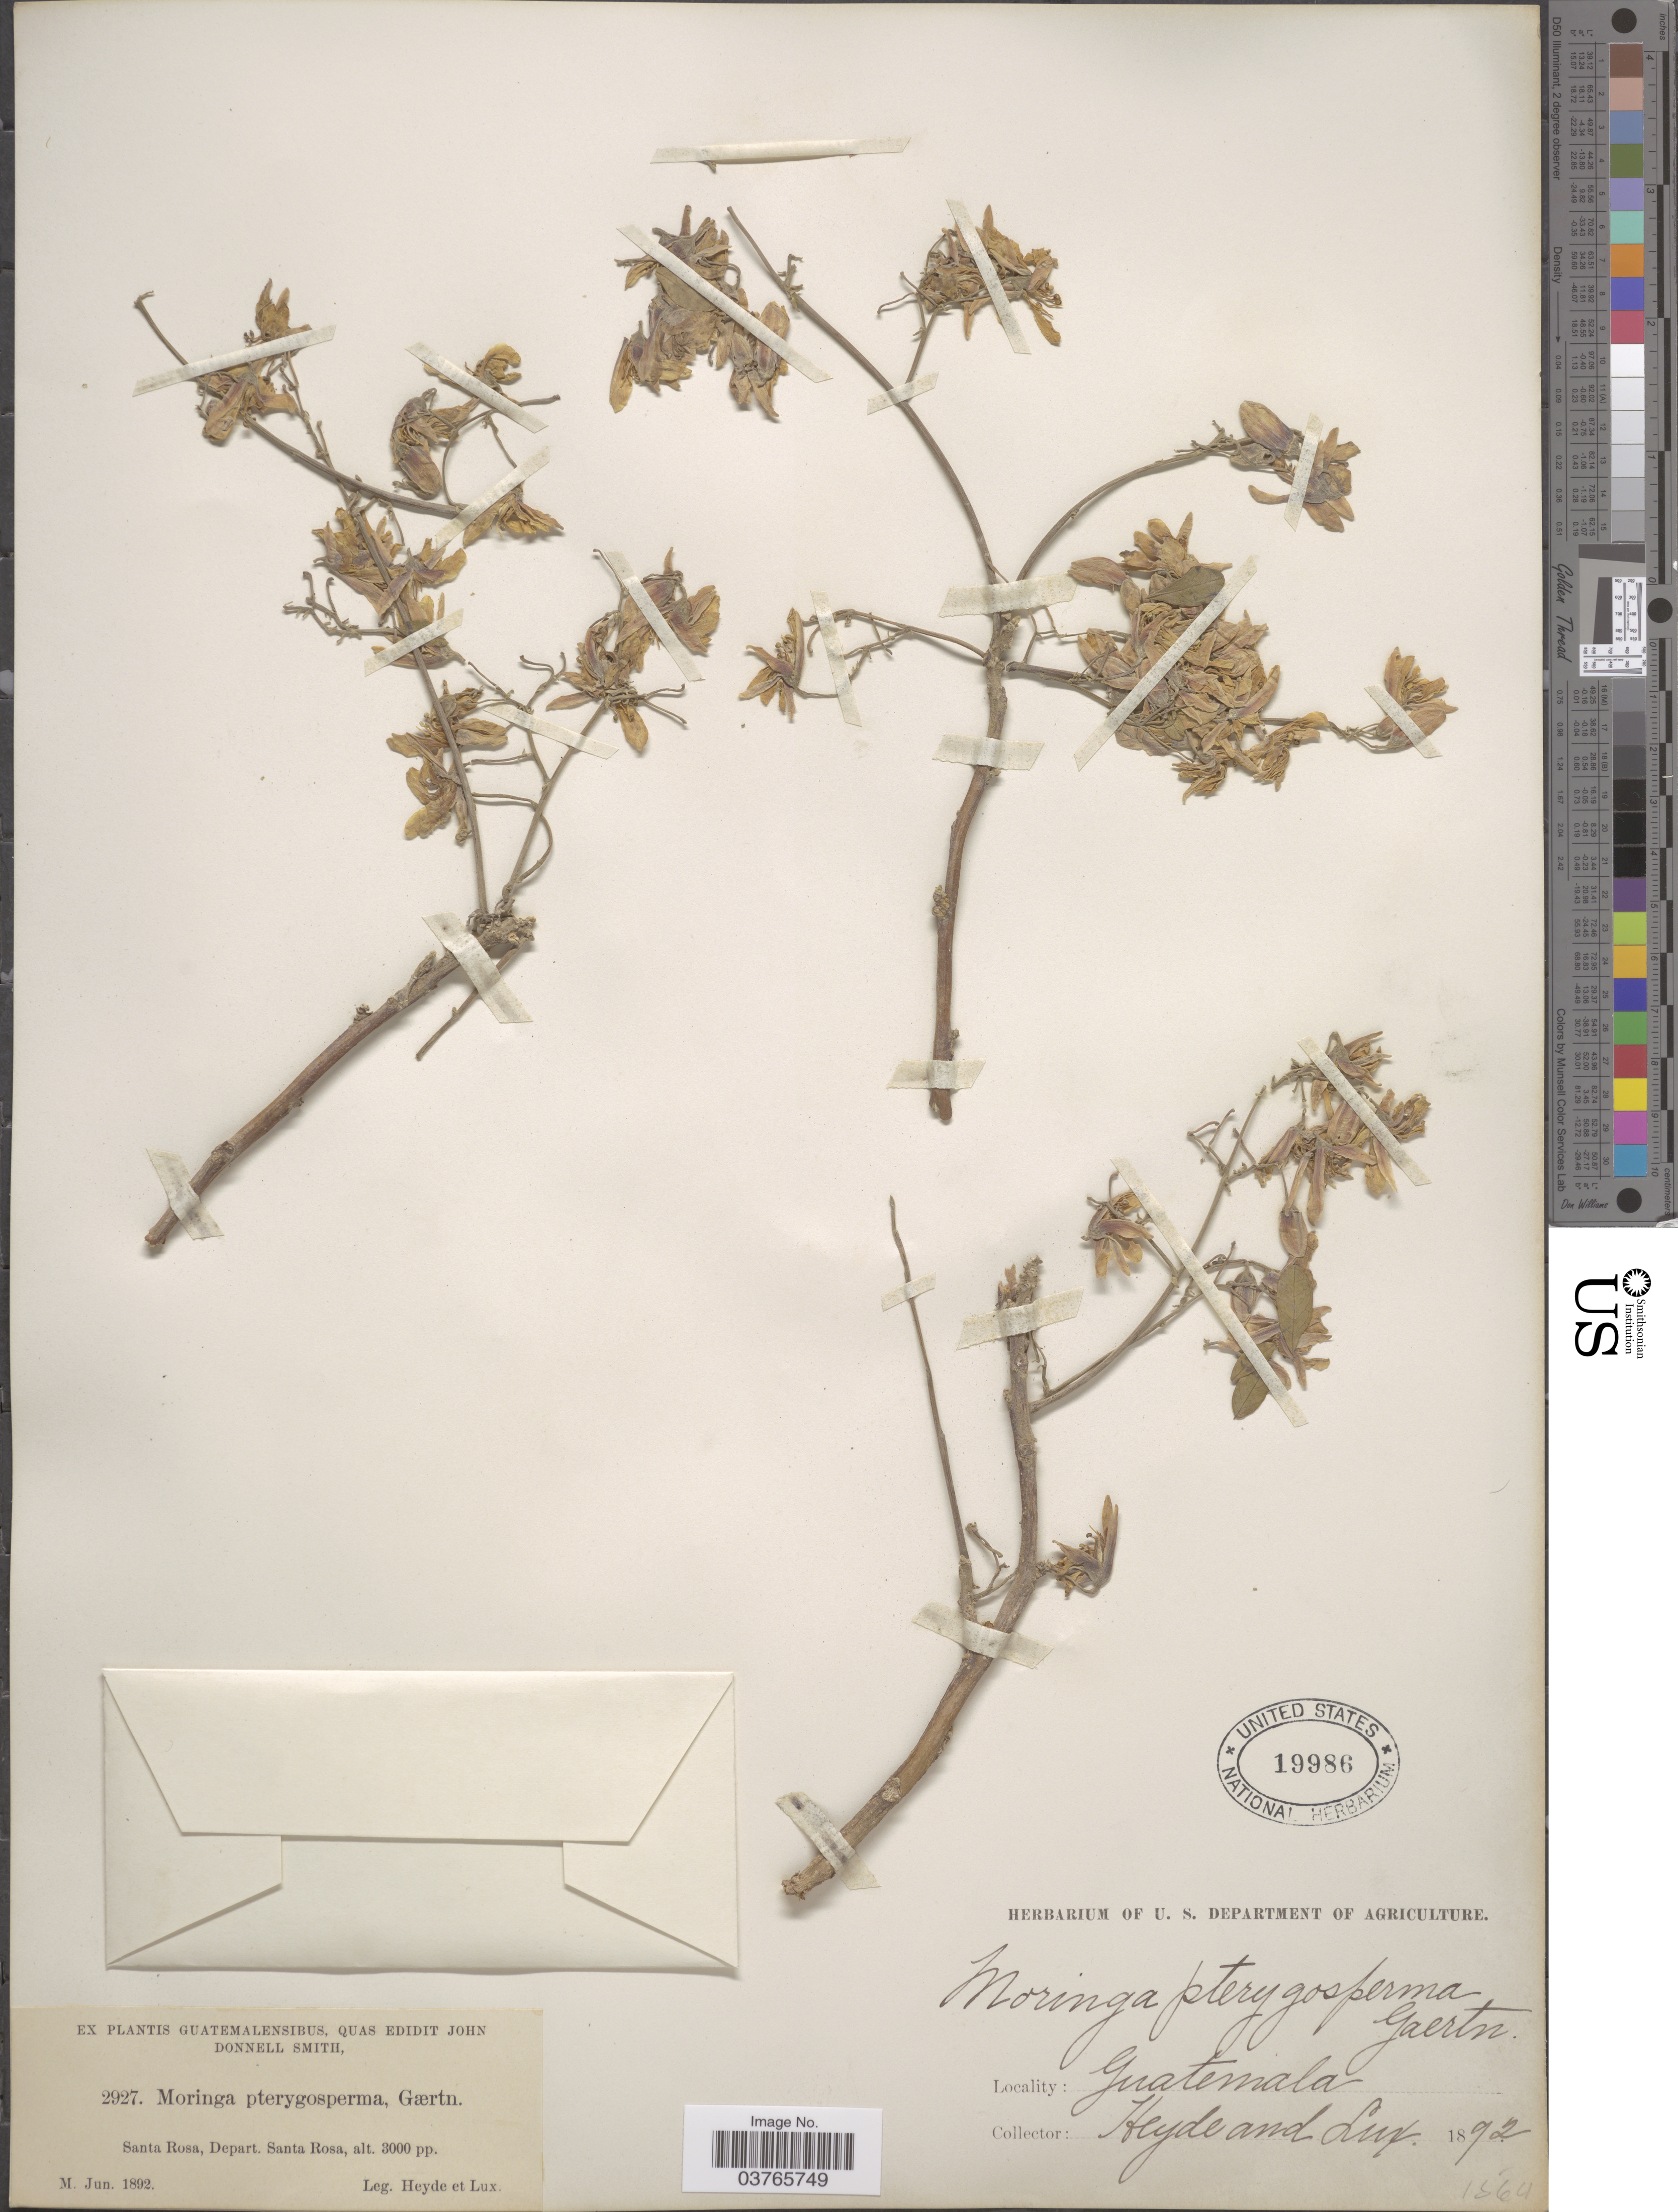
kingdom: Plantae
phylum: Tracheophyta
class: Magnoliopsida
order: Brassicales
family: Moringaceae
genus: Moringa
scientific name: Moringa oleifera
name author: Lam.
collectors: Heyde & Lux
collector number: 2927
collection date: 1892-06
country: Guatemala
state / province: Santa Rosa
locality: Depart. Santa Rosa.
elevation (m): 914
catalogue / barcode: US 19986